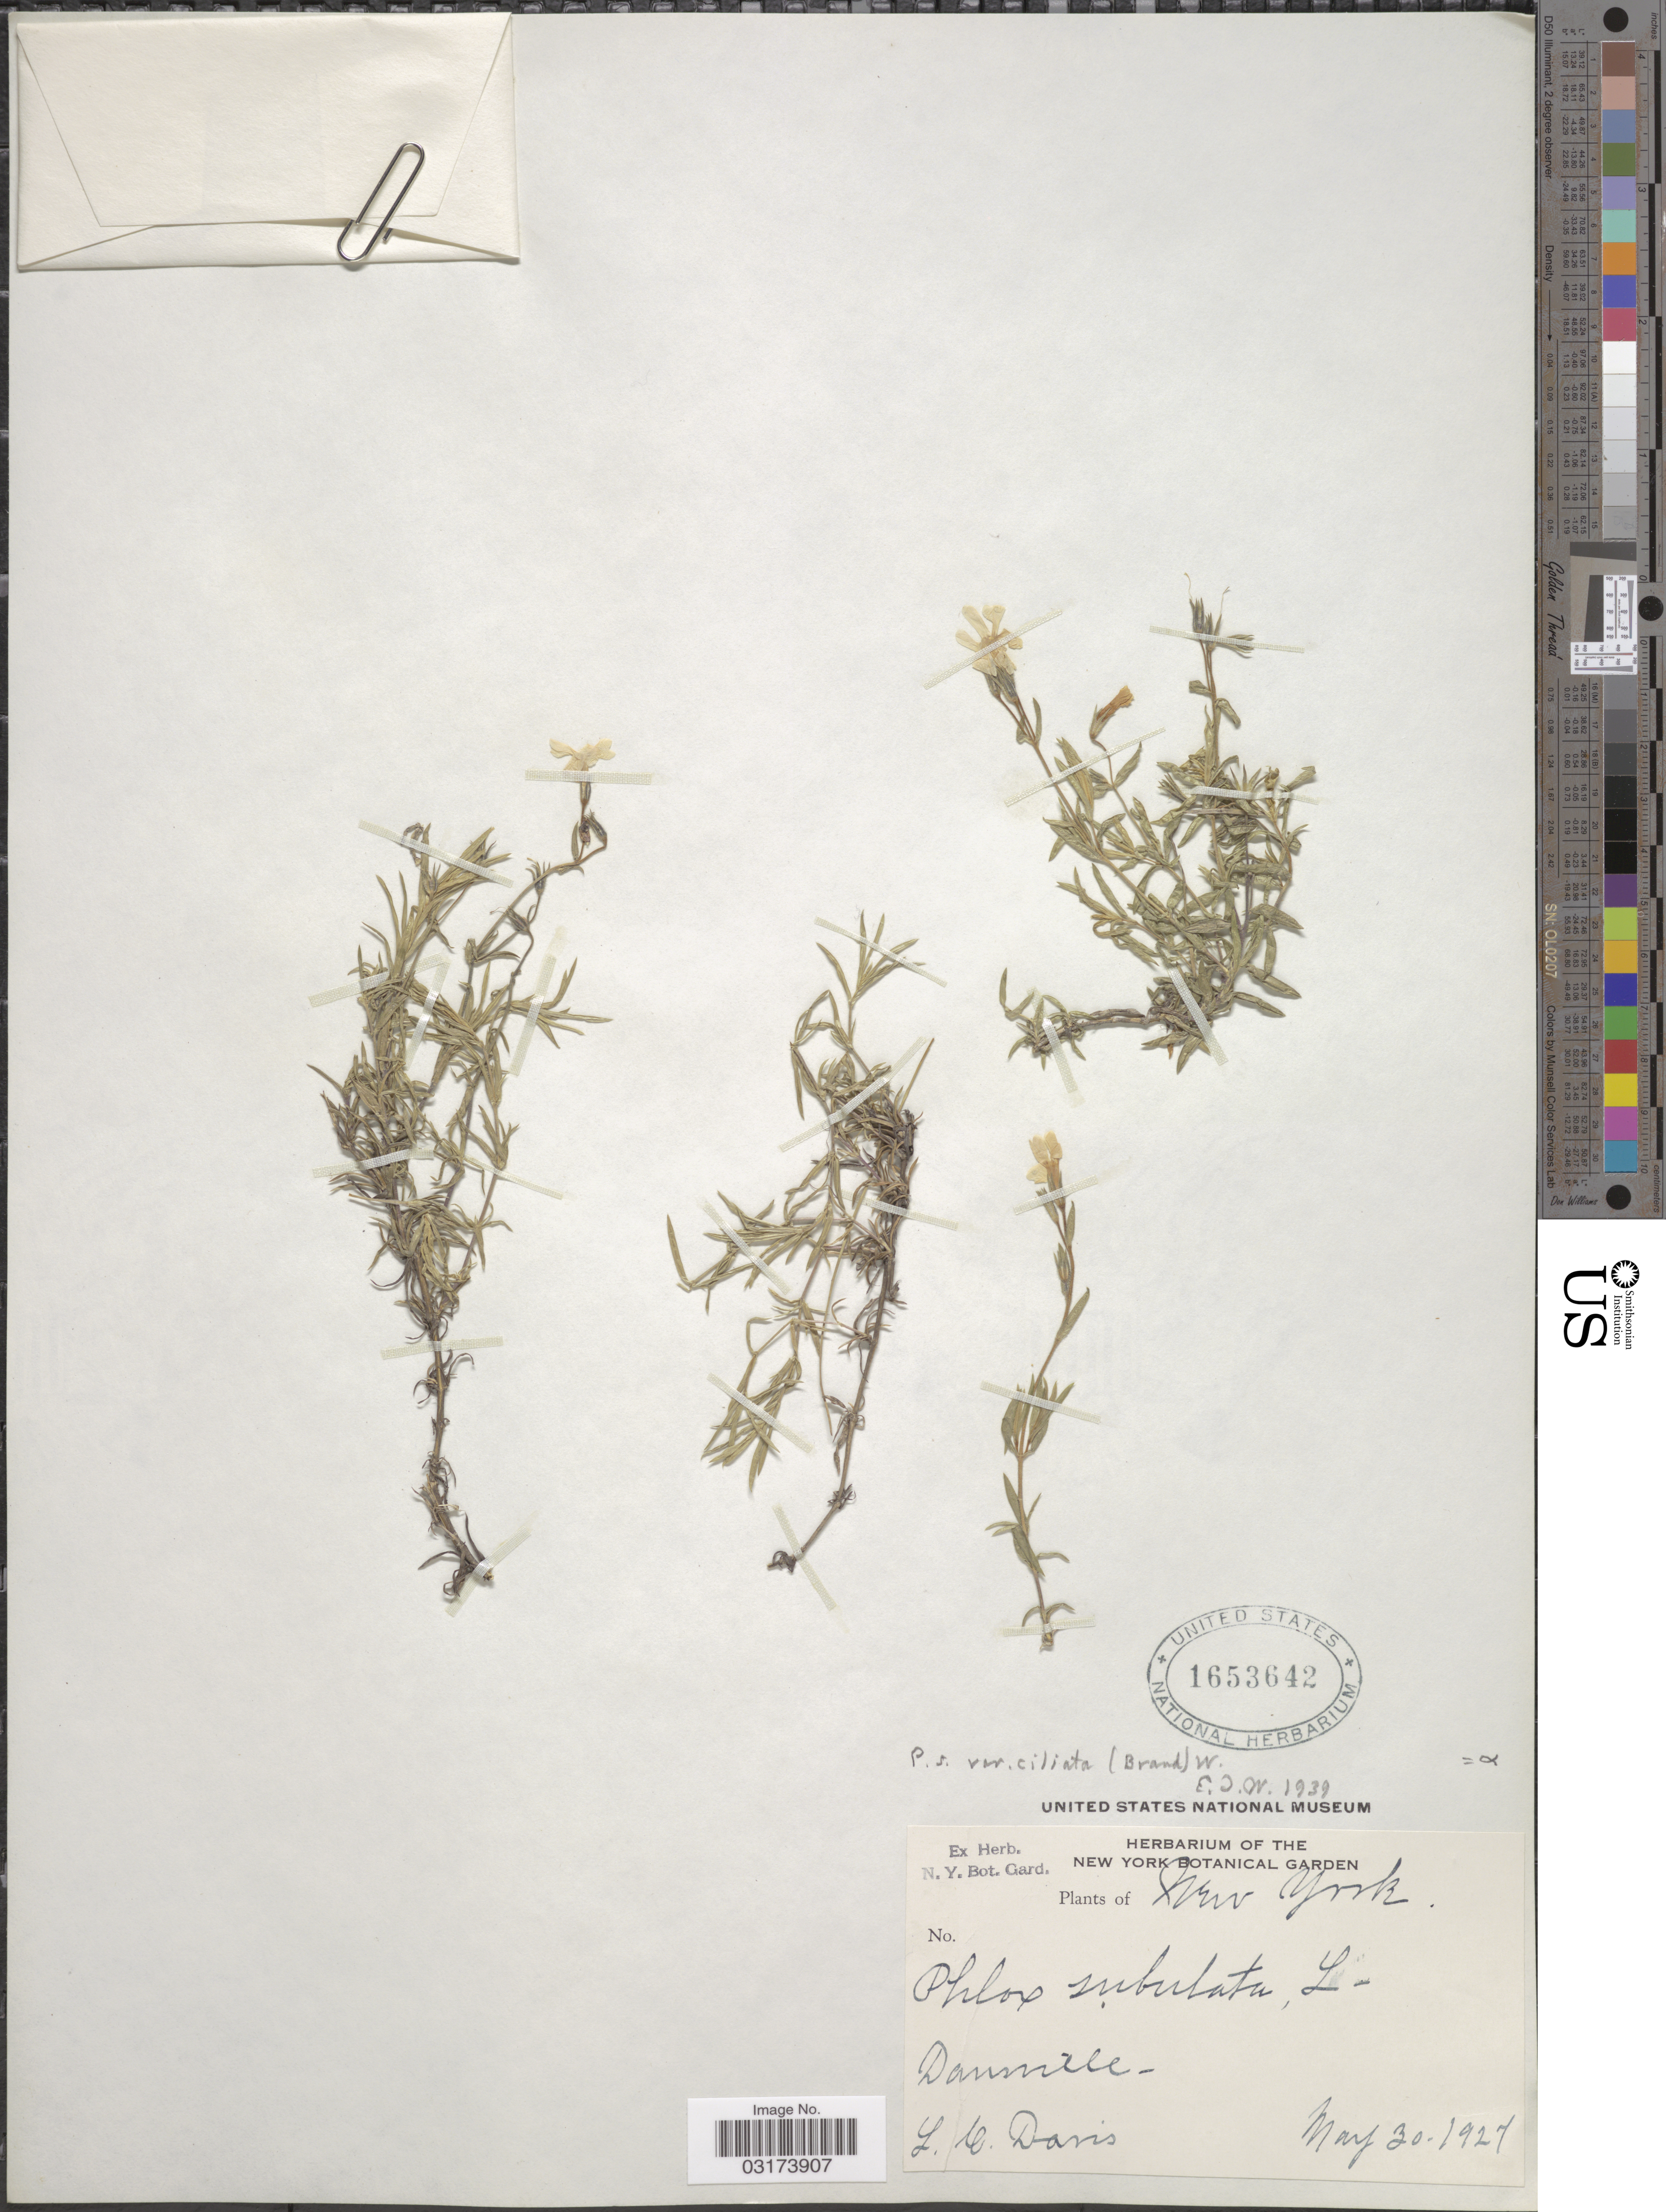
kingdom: Plantae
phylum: Tracheophyta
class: Magnoliopsida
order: Ericales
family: Polemoniaceae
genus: Phlox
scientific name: Phlox subulata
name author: L.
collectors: L. C. Davis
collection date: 1927-05-30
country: United States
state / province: New York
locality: Dansville.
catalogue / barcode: US 1653642